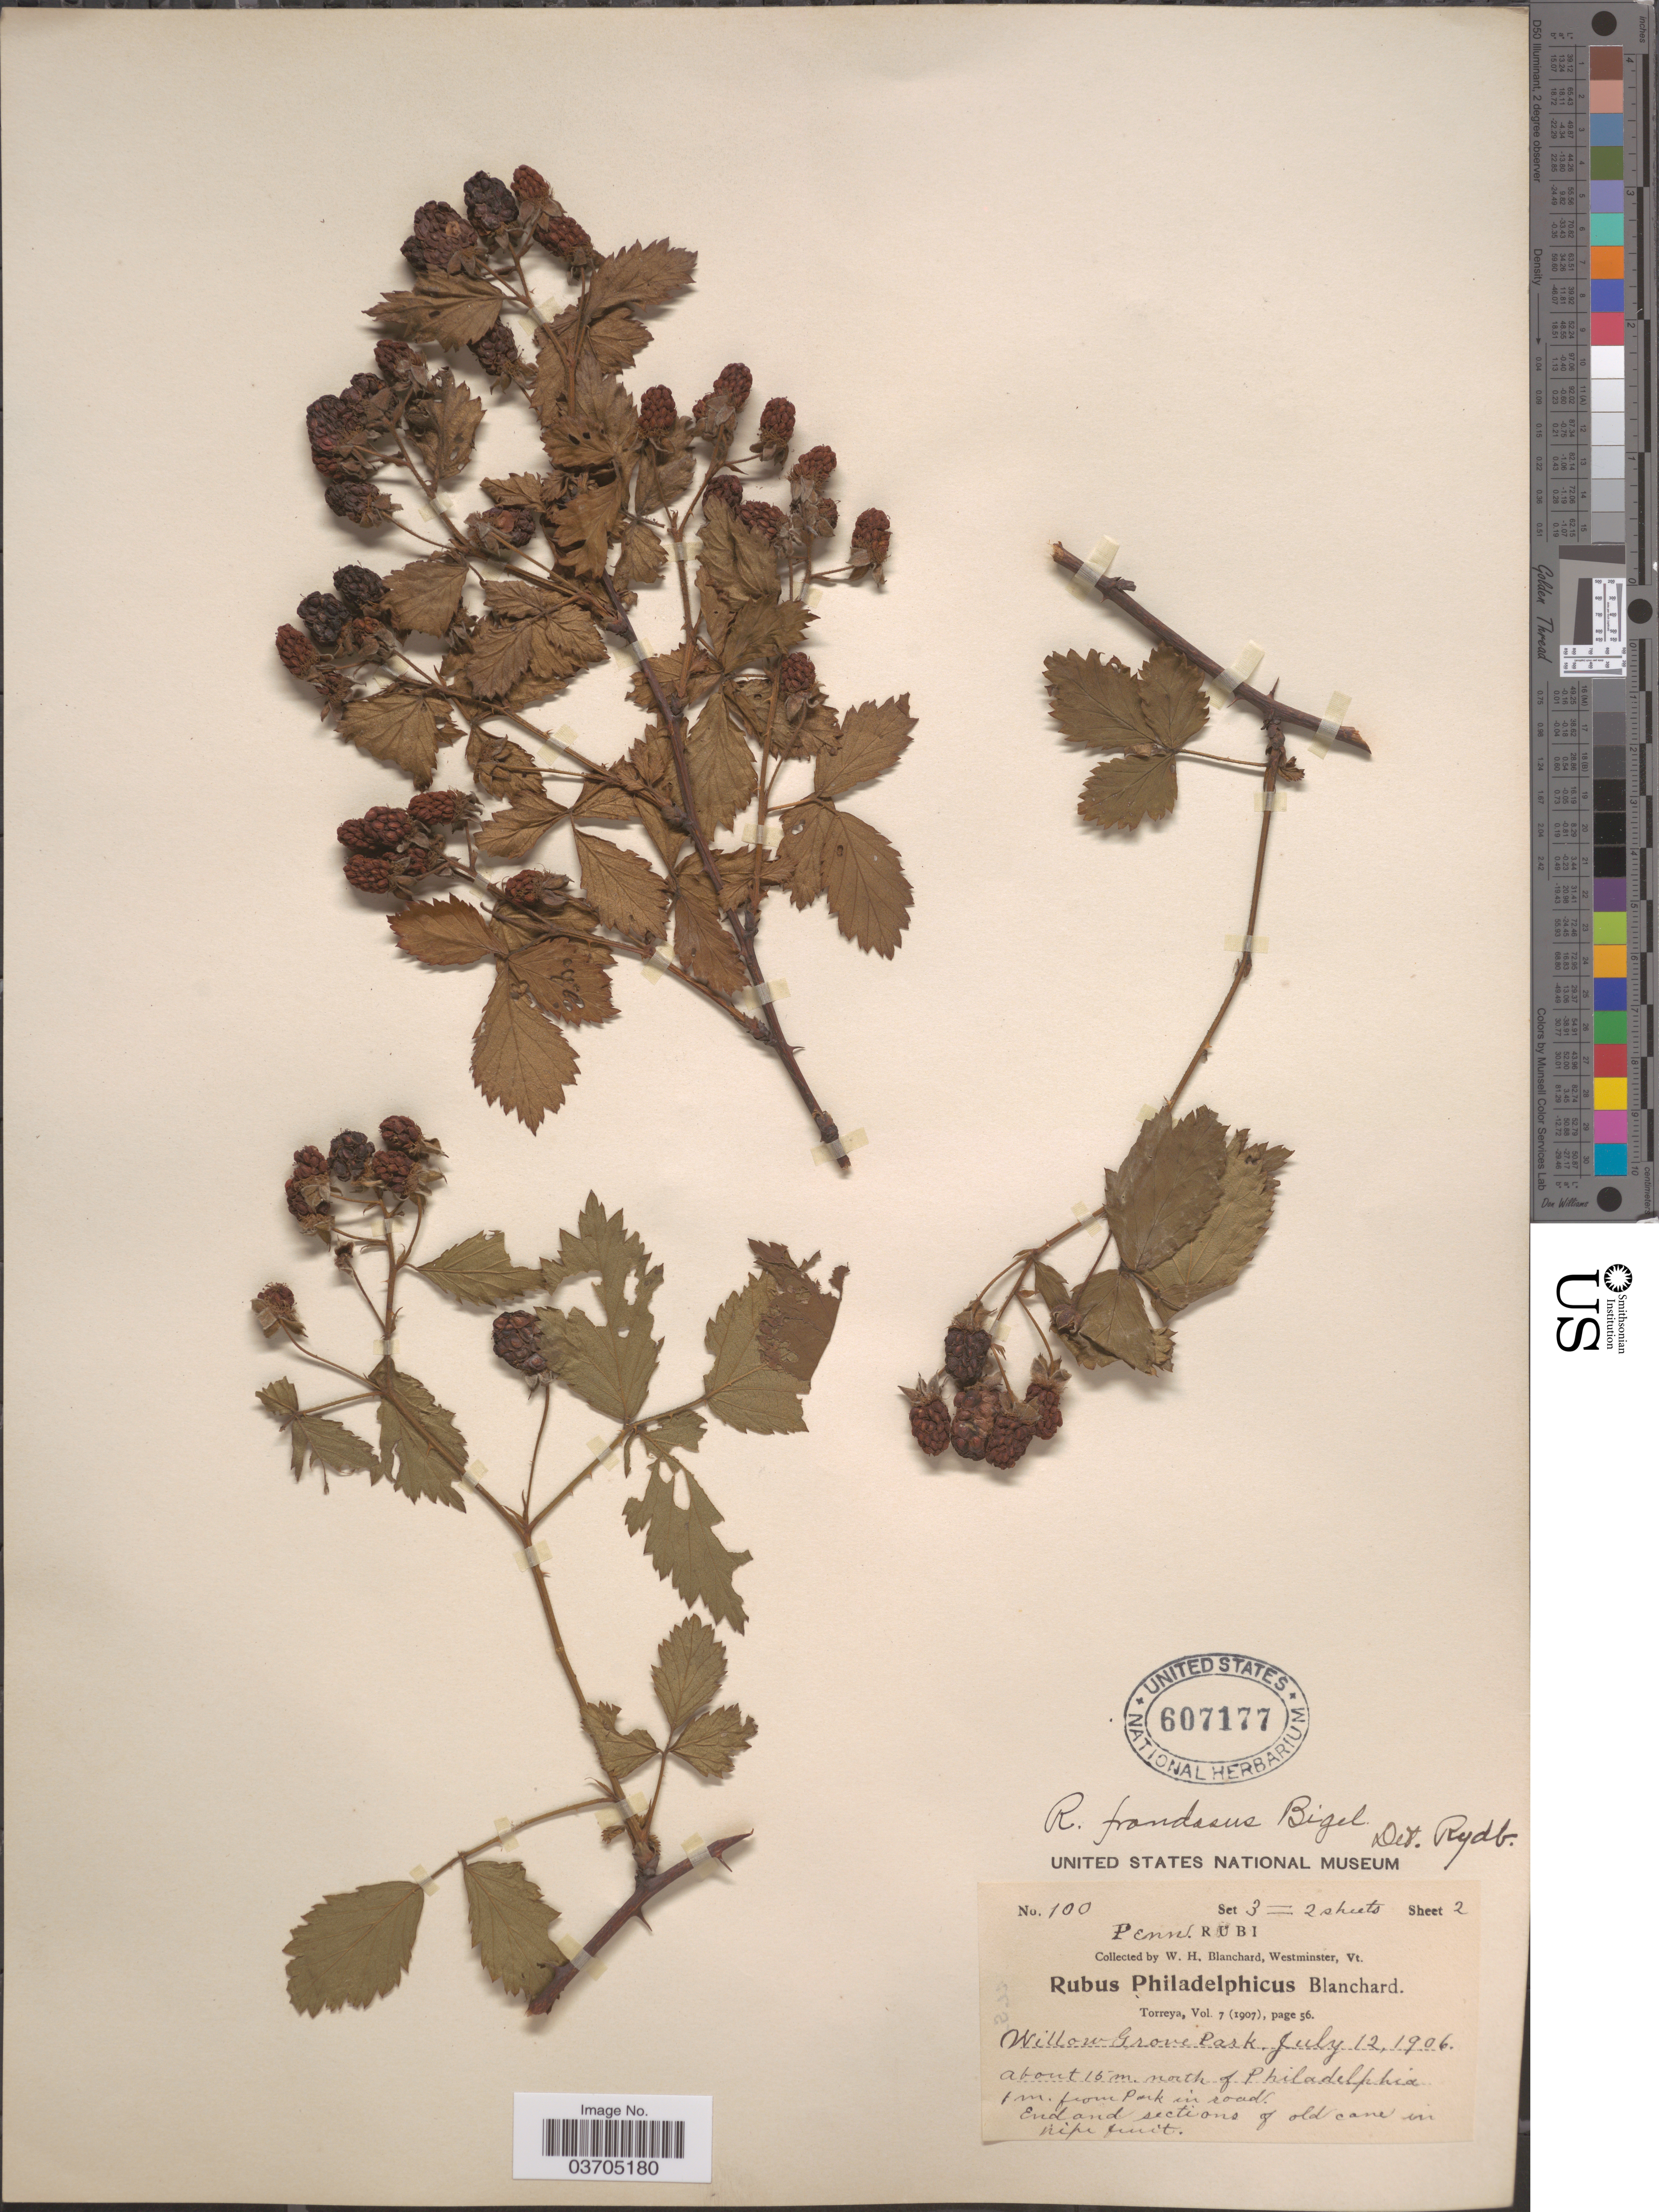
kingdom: Plantae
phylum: Tracheophyta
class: Magnoliopsida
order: Rosales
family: Rosaceae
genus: Rubus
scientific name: Rubus frondosus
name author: Bigelow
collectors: W. H. Blanchard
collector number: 100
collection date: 1906-07-12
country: United States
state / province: Pennsylvania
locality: Willow Grove Park. About 15 m. north of Philadelphia, 1 m. from park in road.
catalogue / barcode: US 607177